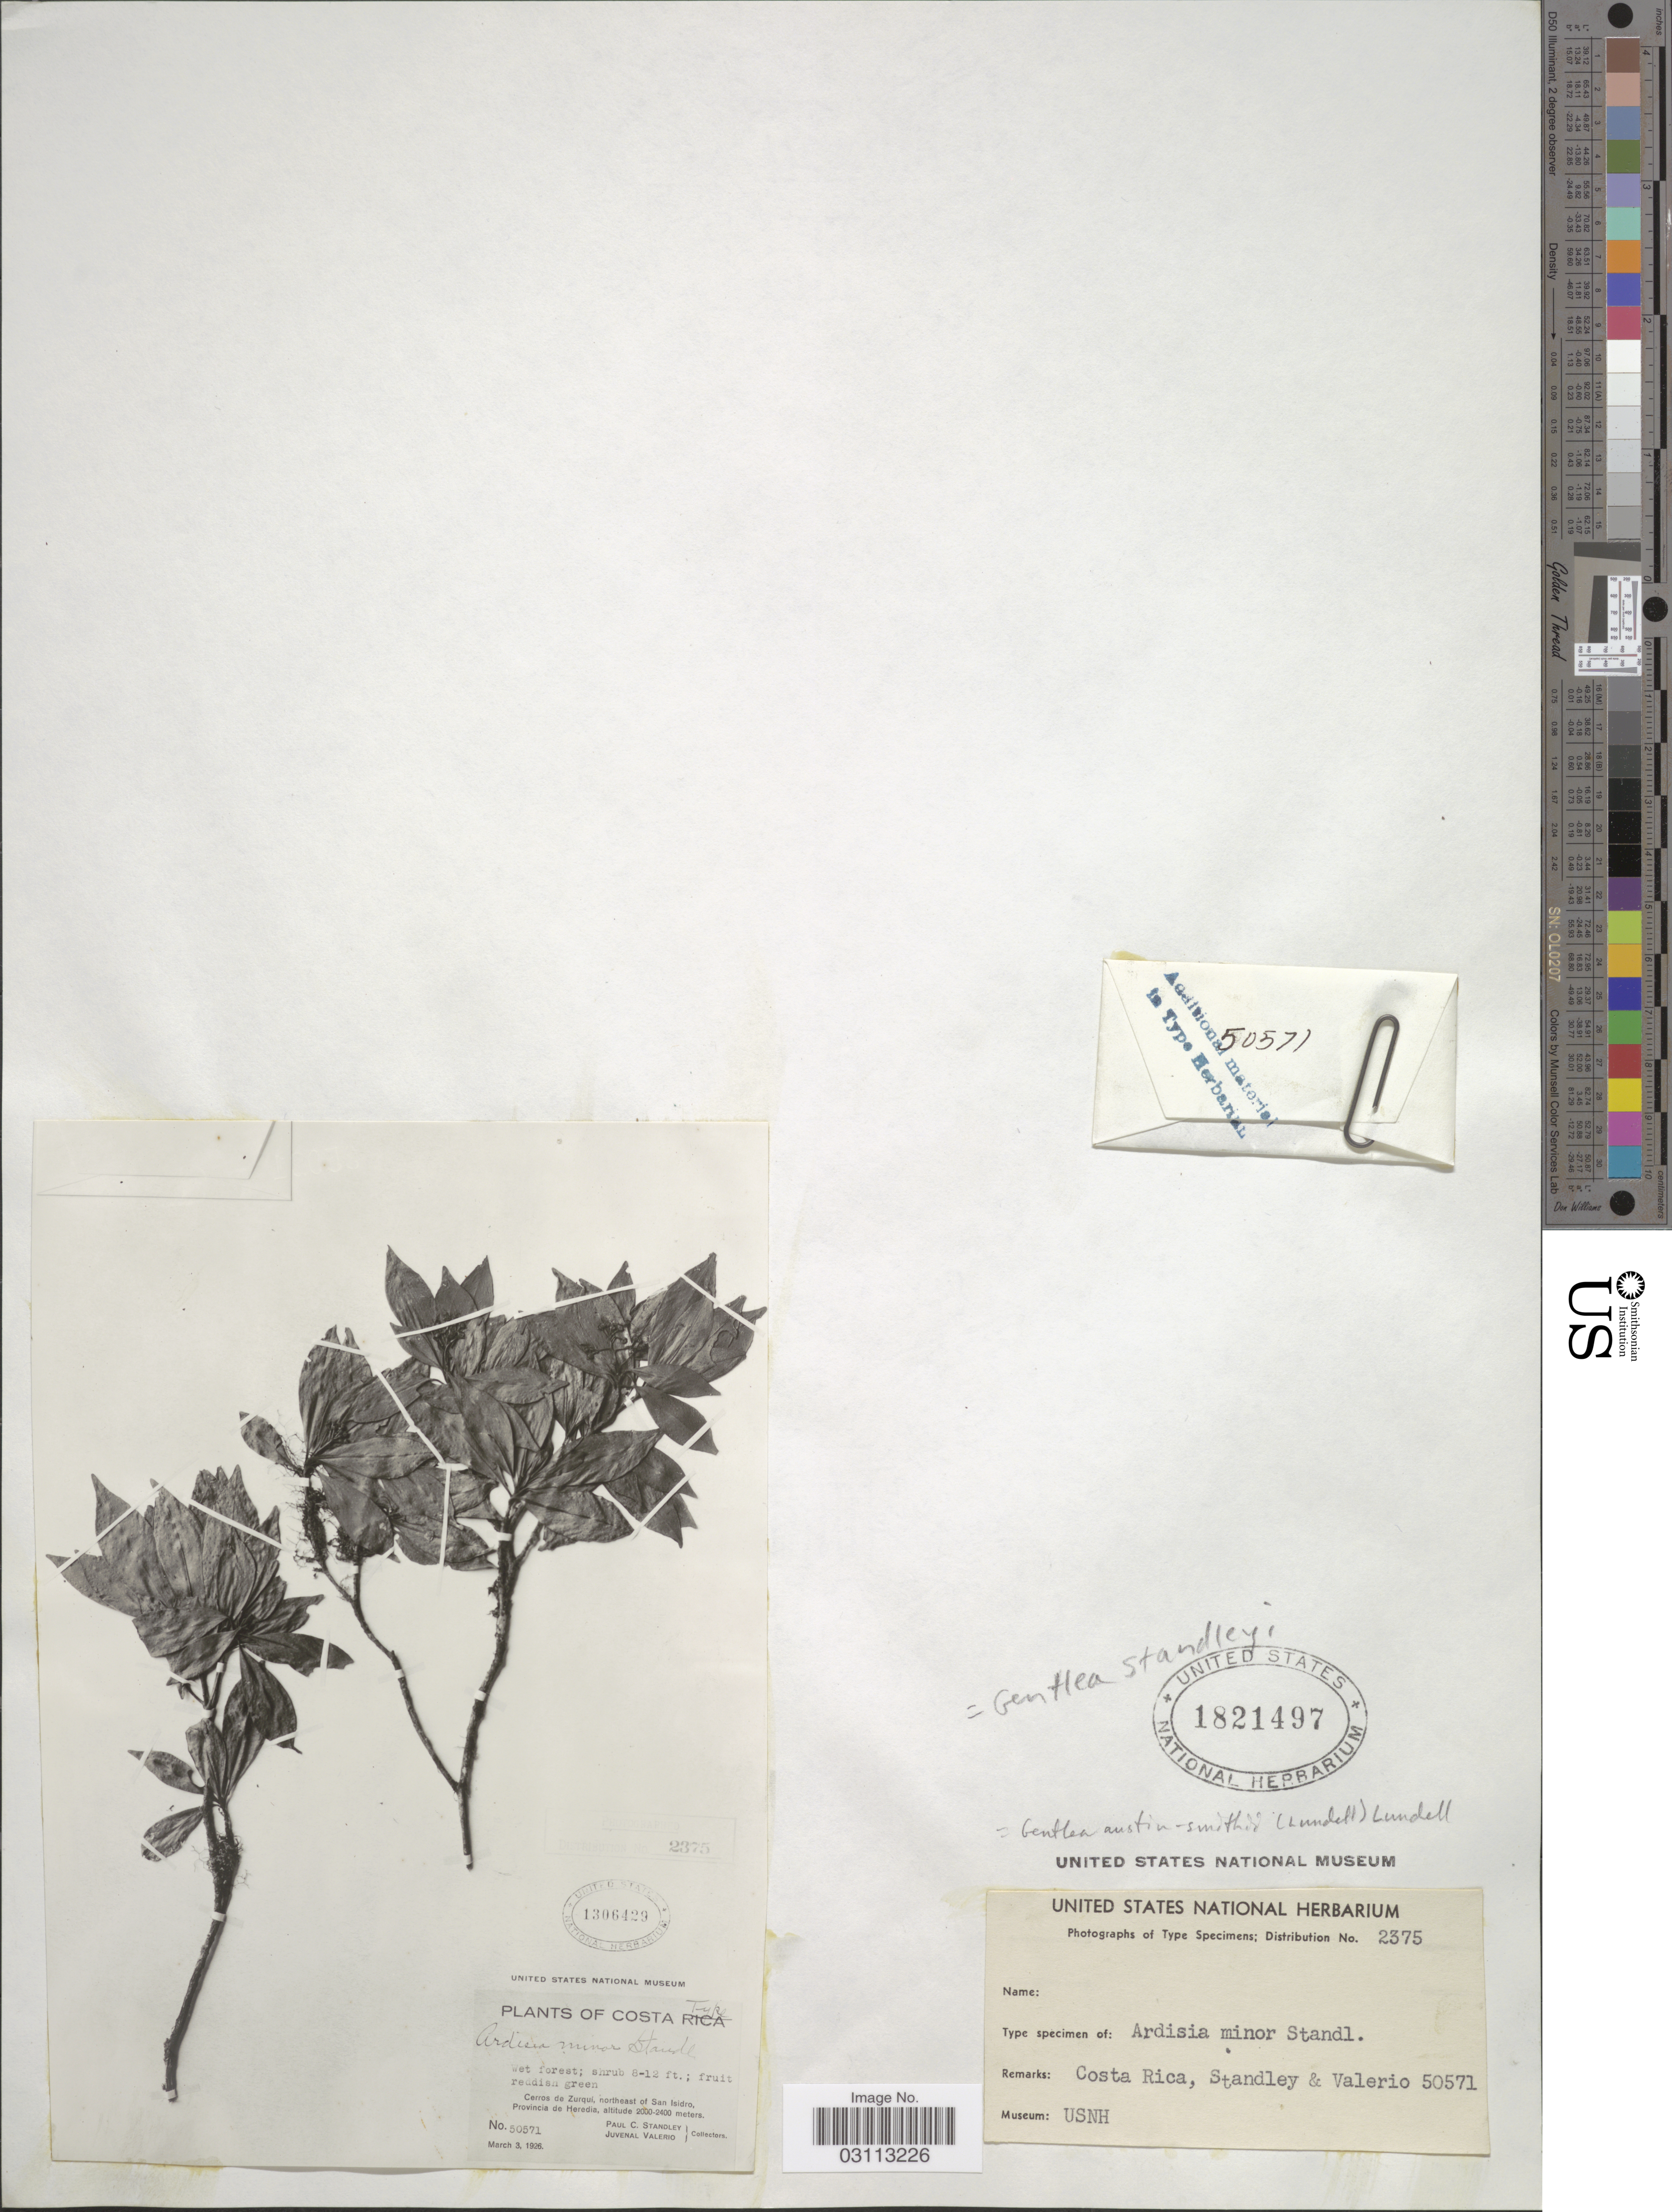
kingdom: Plantae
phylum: Tracheophyta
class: Magnoliopsida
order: Ericales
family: Primulaceae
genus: Gentlea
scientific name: Gentlea standleyi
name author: Lundell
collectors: -. Valerio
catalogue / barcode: US 1821497-2